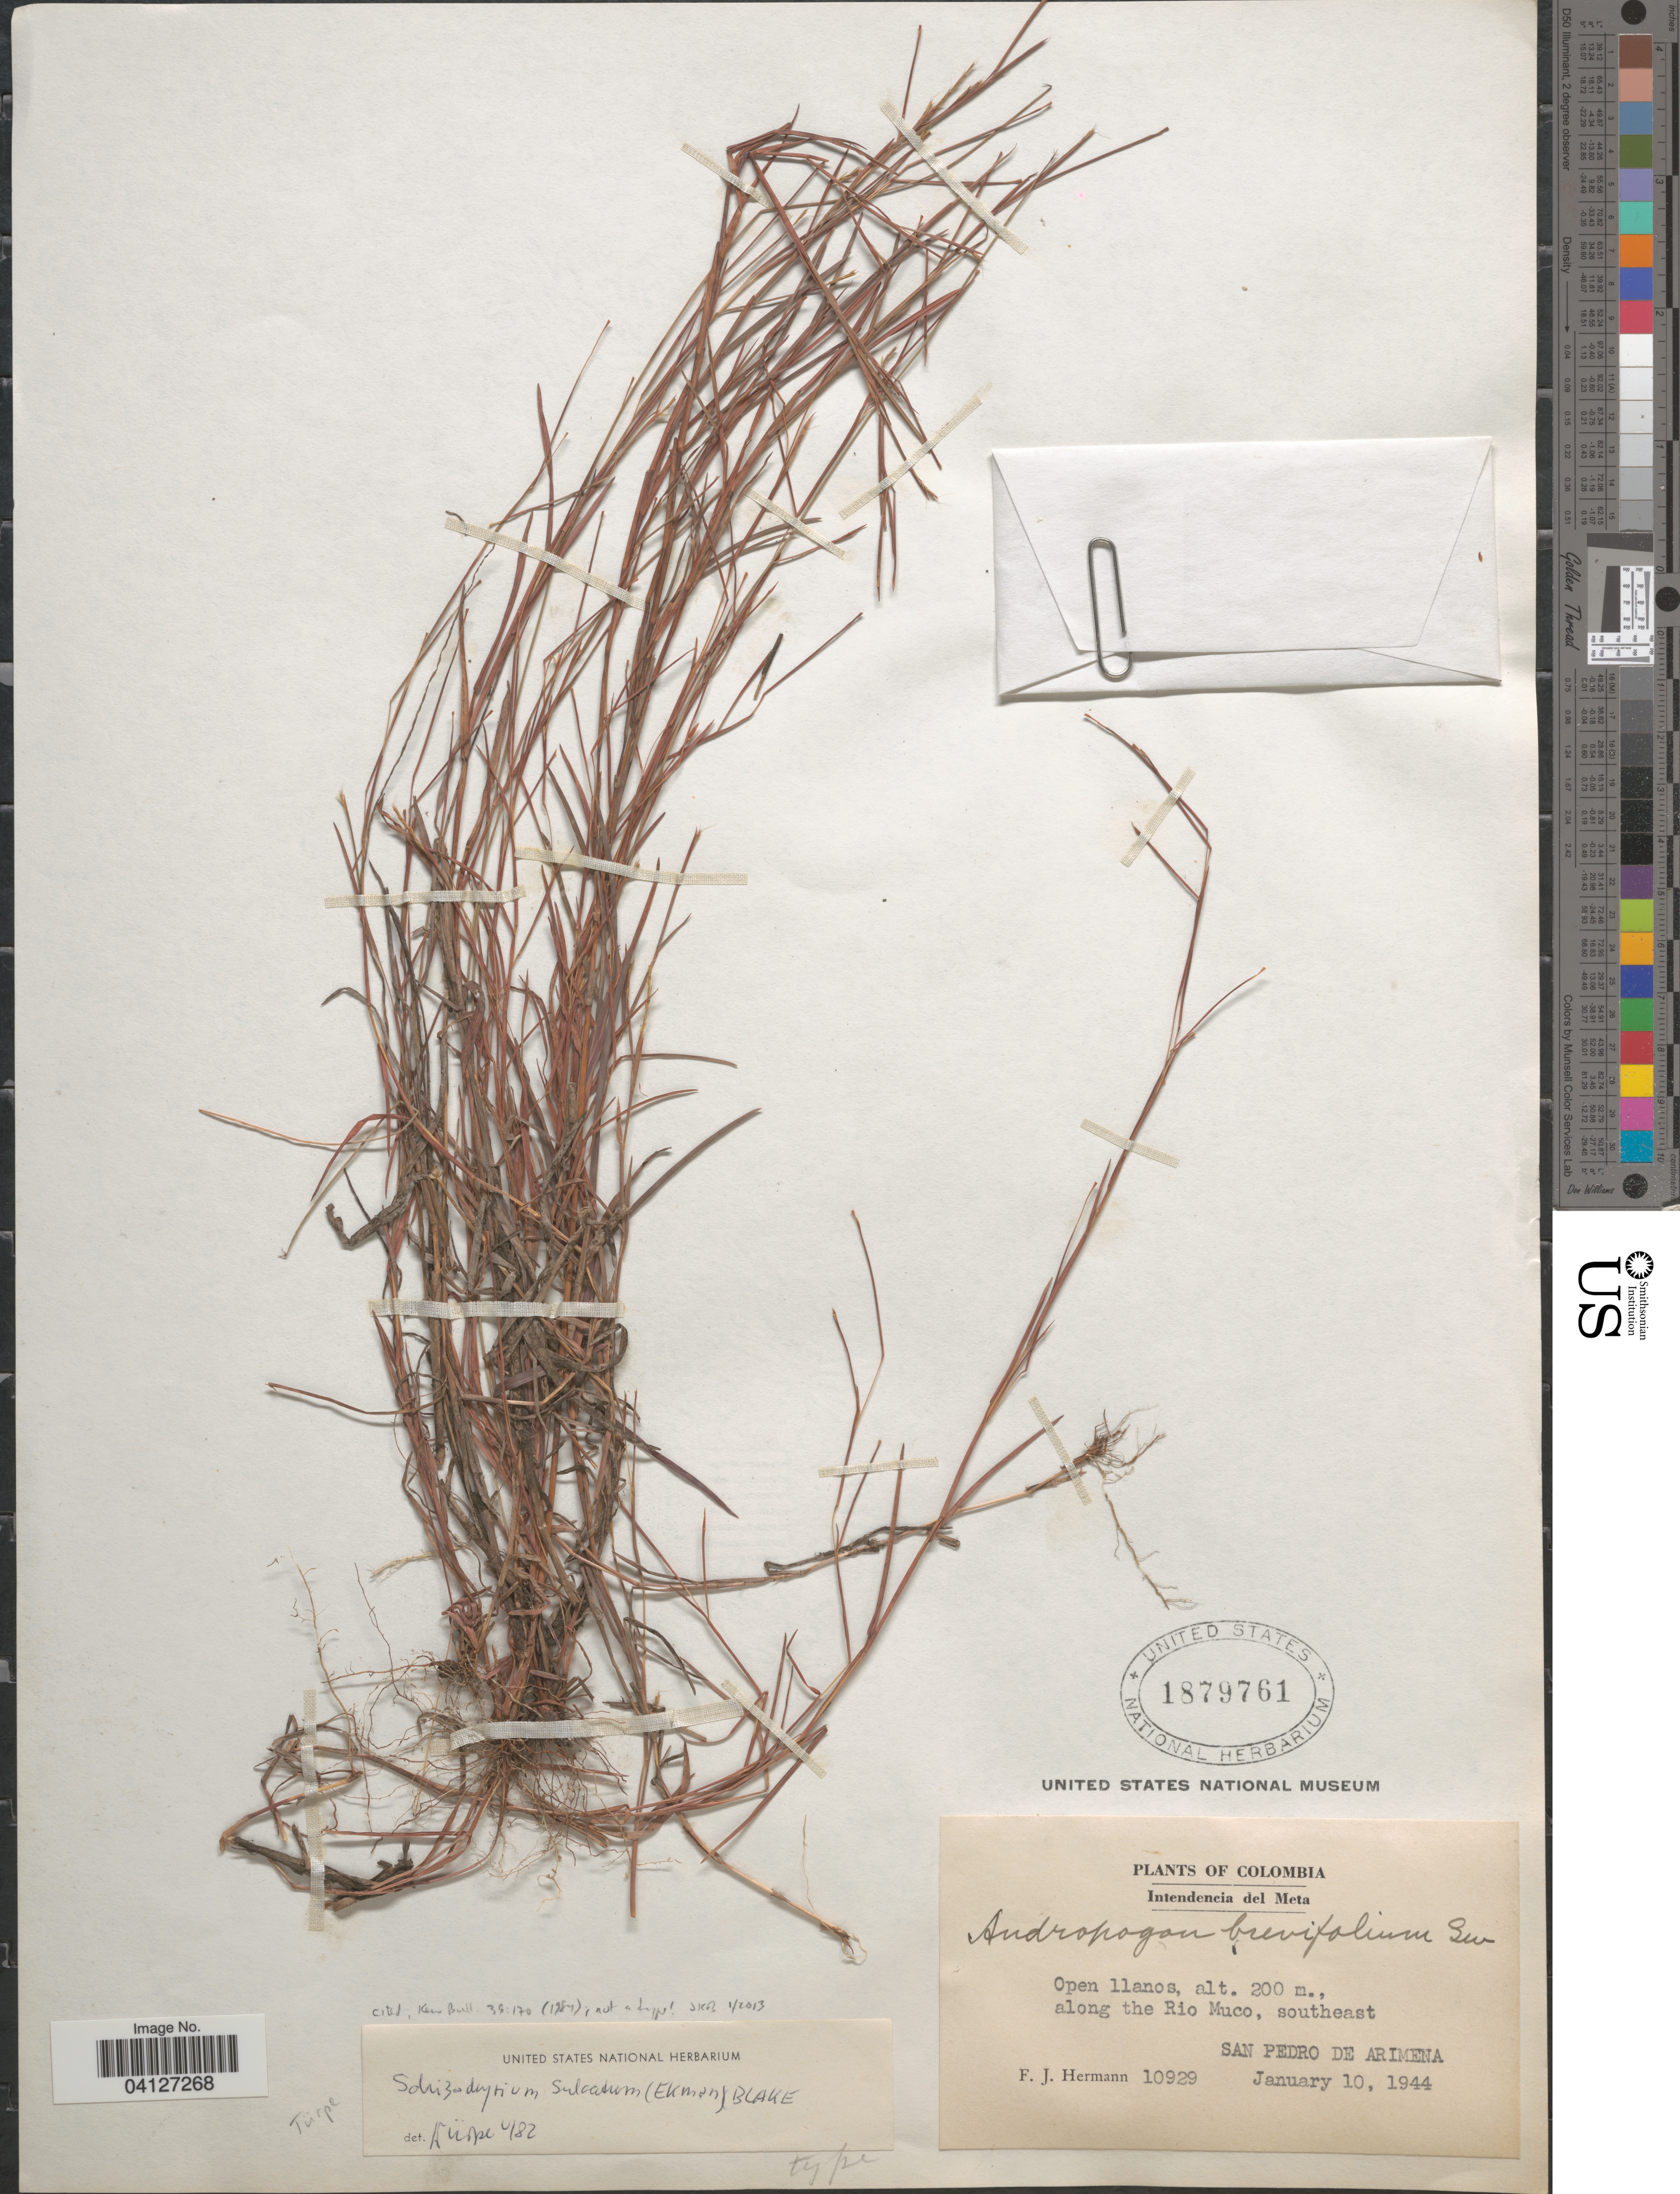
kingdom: Plantae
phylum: Tracheophyta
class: Liliopsida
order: Poales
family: Poaceae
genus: Schizachyrium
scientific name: Schizachyrium sulcatum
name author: (Ekman) S.T. Blake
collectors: F. J. Hermann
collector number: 10929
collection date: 1944-01-10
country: Colombia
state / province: Meta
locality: Intendencia del Meta. Along the Rio Muco, southeast San Pedro de Arimena.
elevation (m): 200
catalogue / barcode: US 1879761